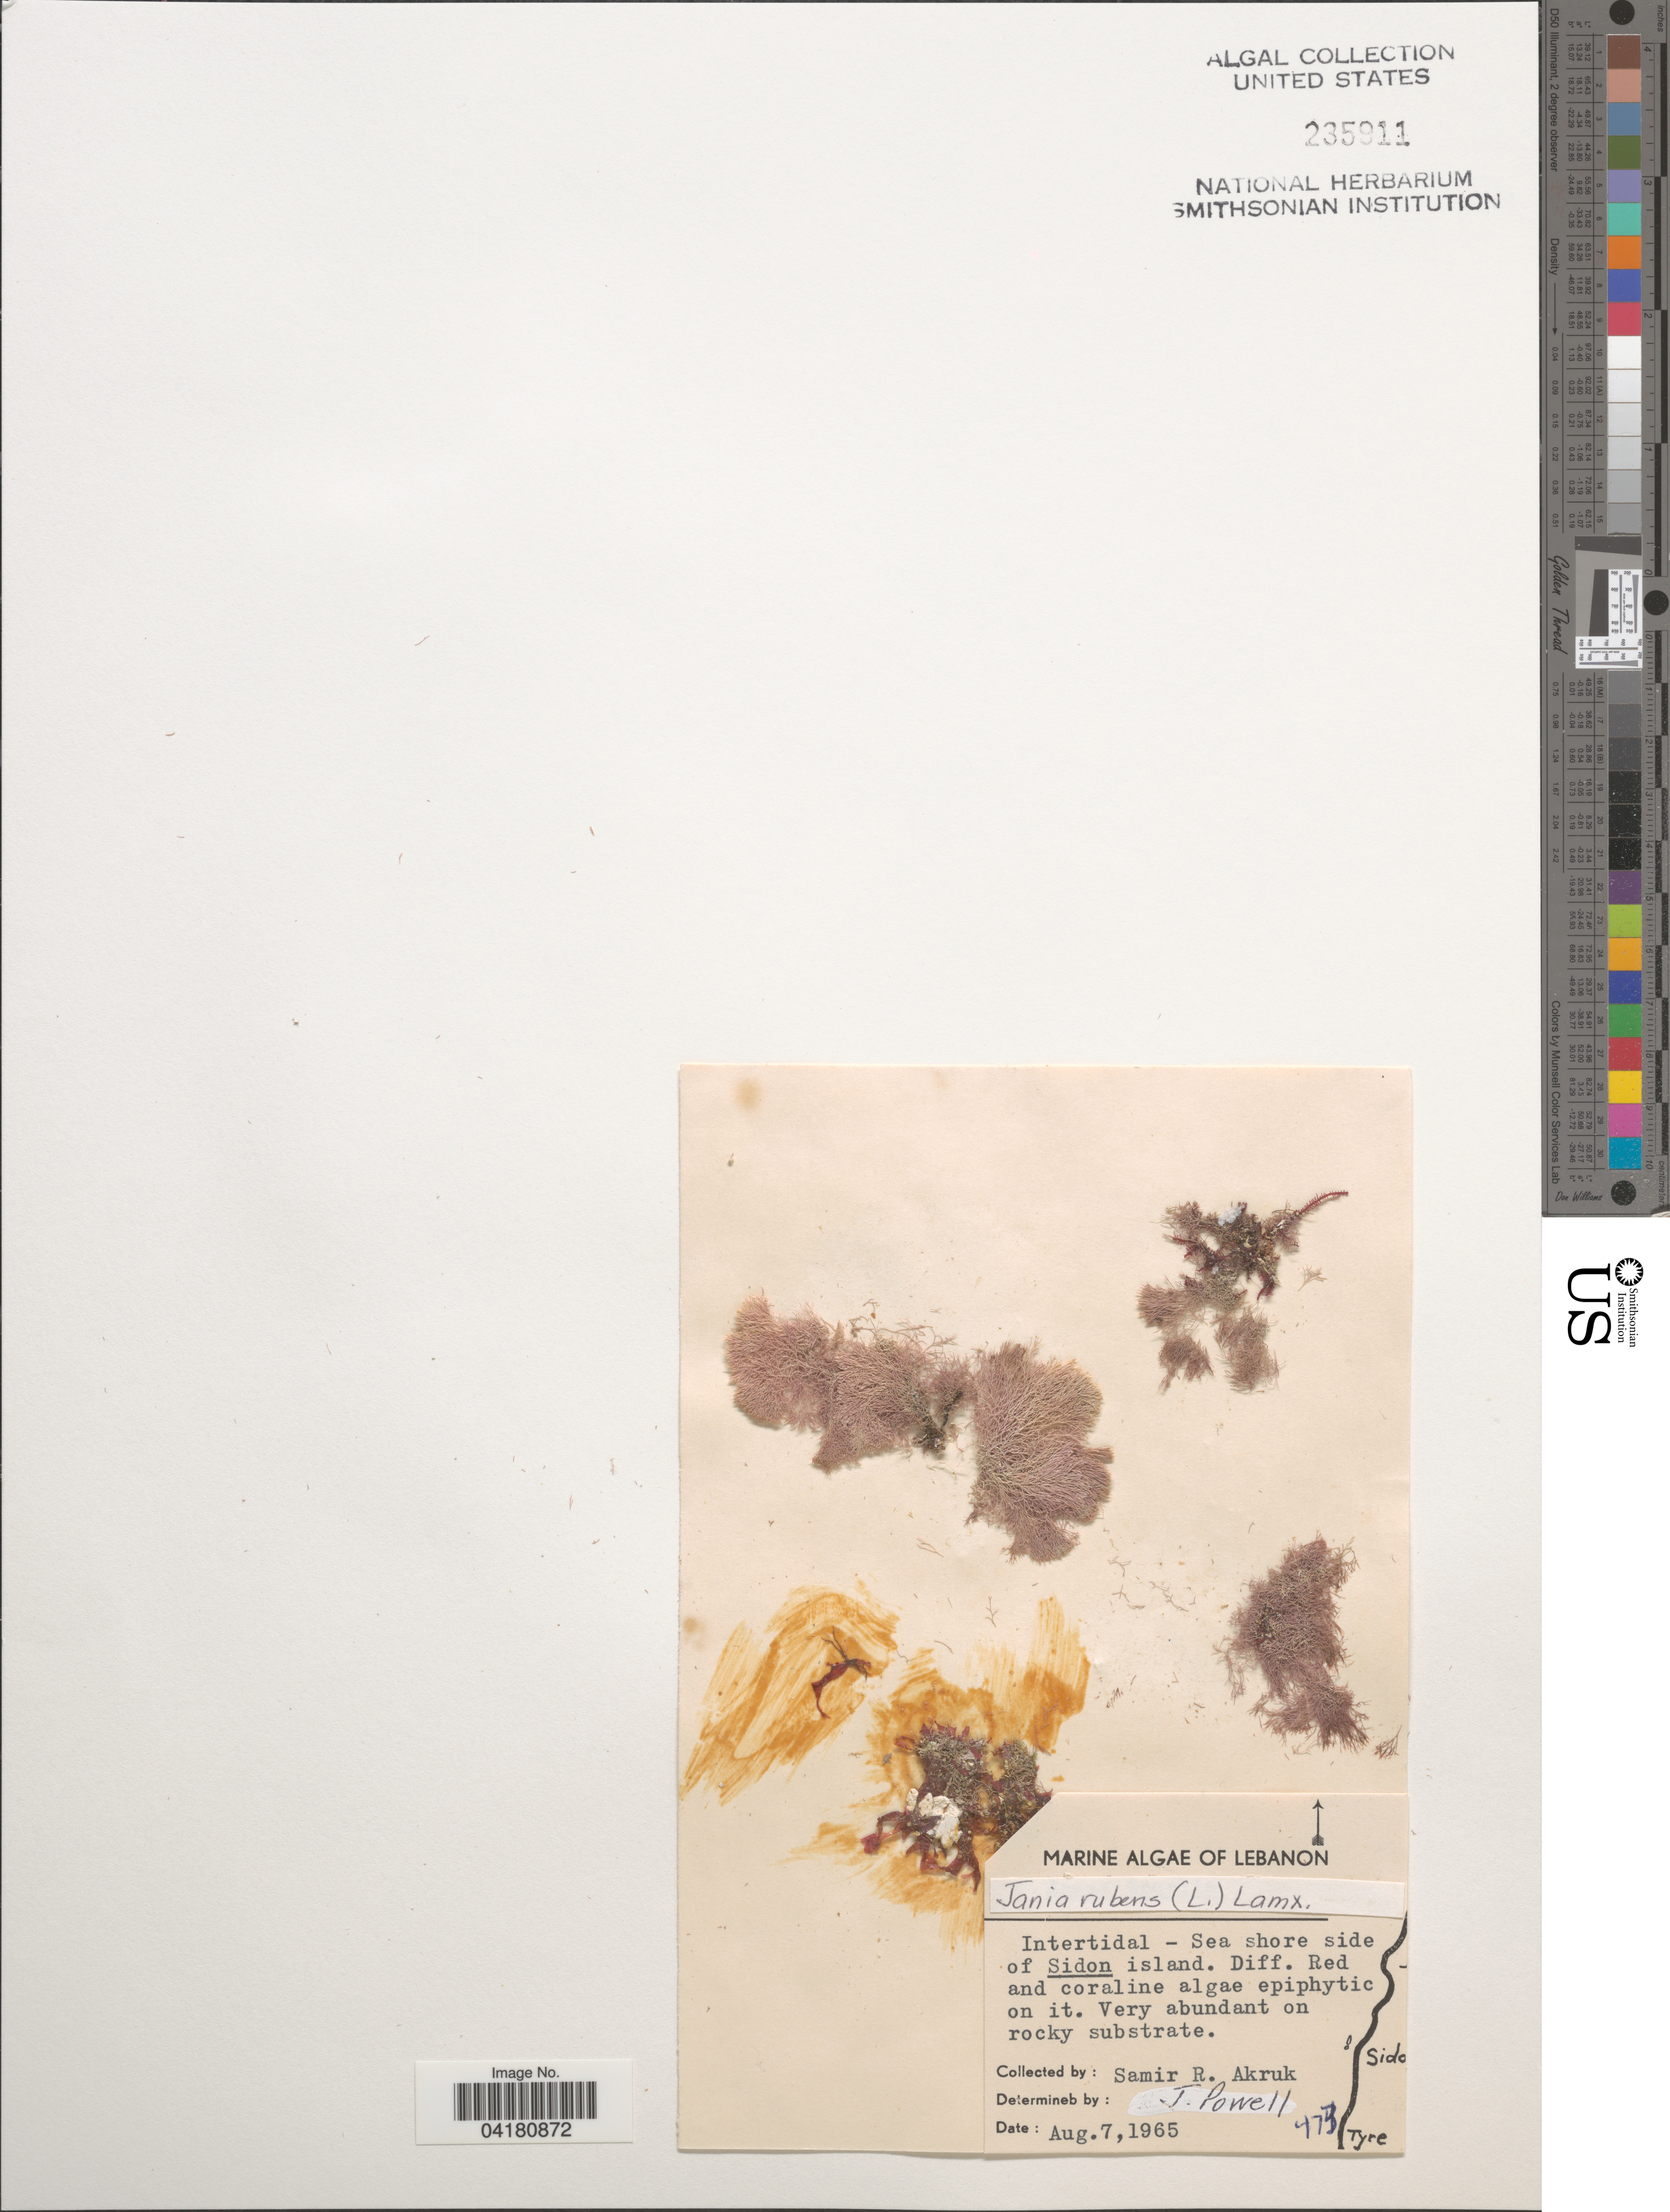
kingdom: Plantae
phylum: Rhodophyta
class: Florideophyceae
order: Corallinales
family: Corallinaceae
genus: Jania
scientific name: Jania rubens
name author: (L.) J.V.Lamouroux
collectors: S. Akruk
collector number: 473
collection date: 1965-08-07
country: Lebanon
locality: Intertidal - Sea shore side of Sidon island.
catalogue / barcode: US 235911